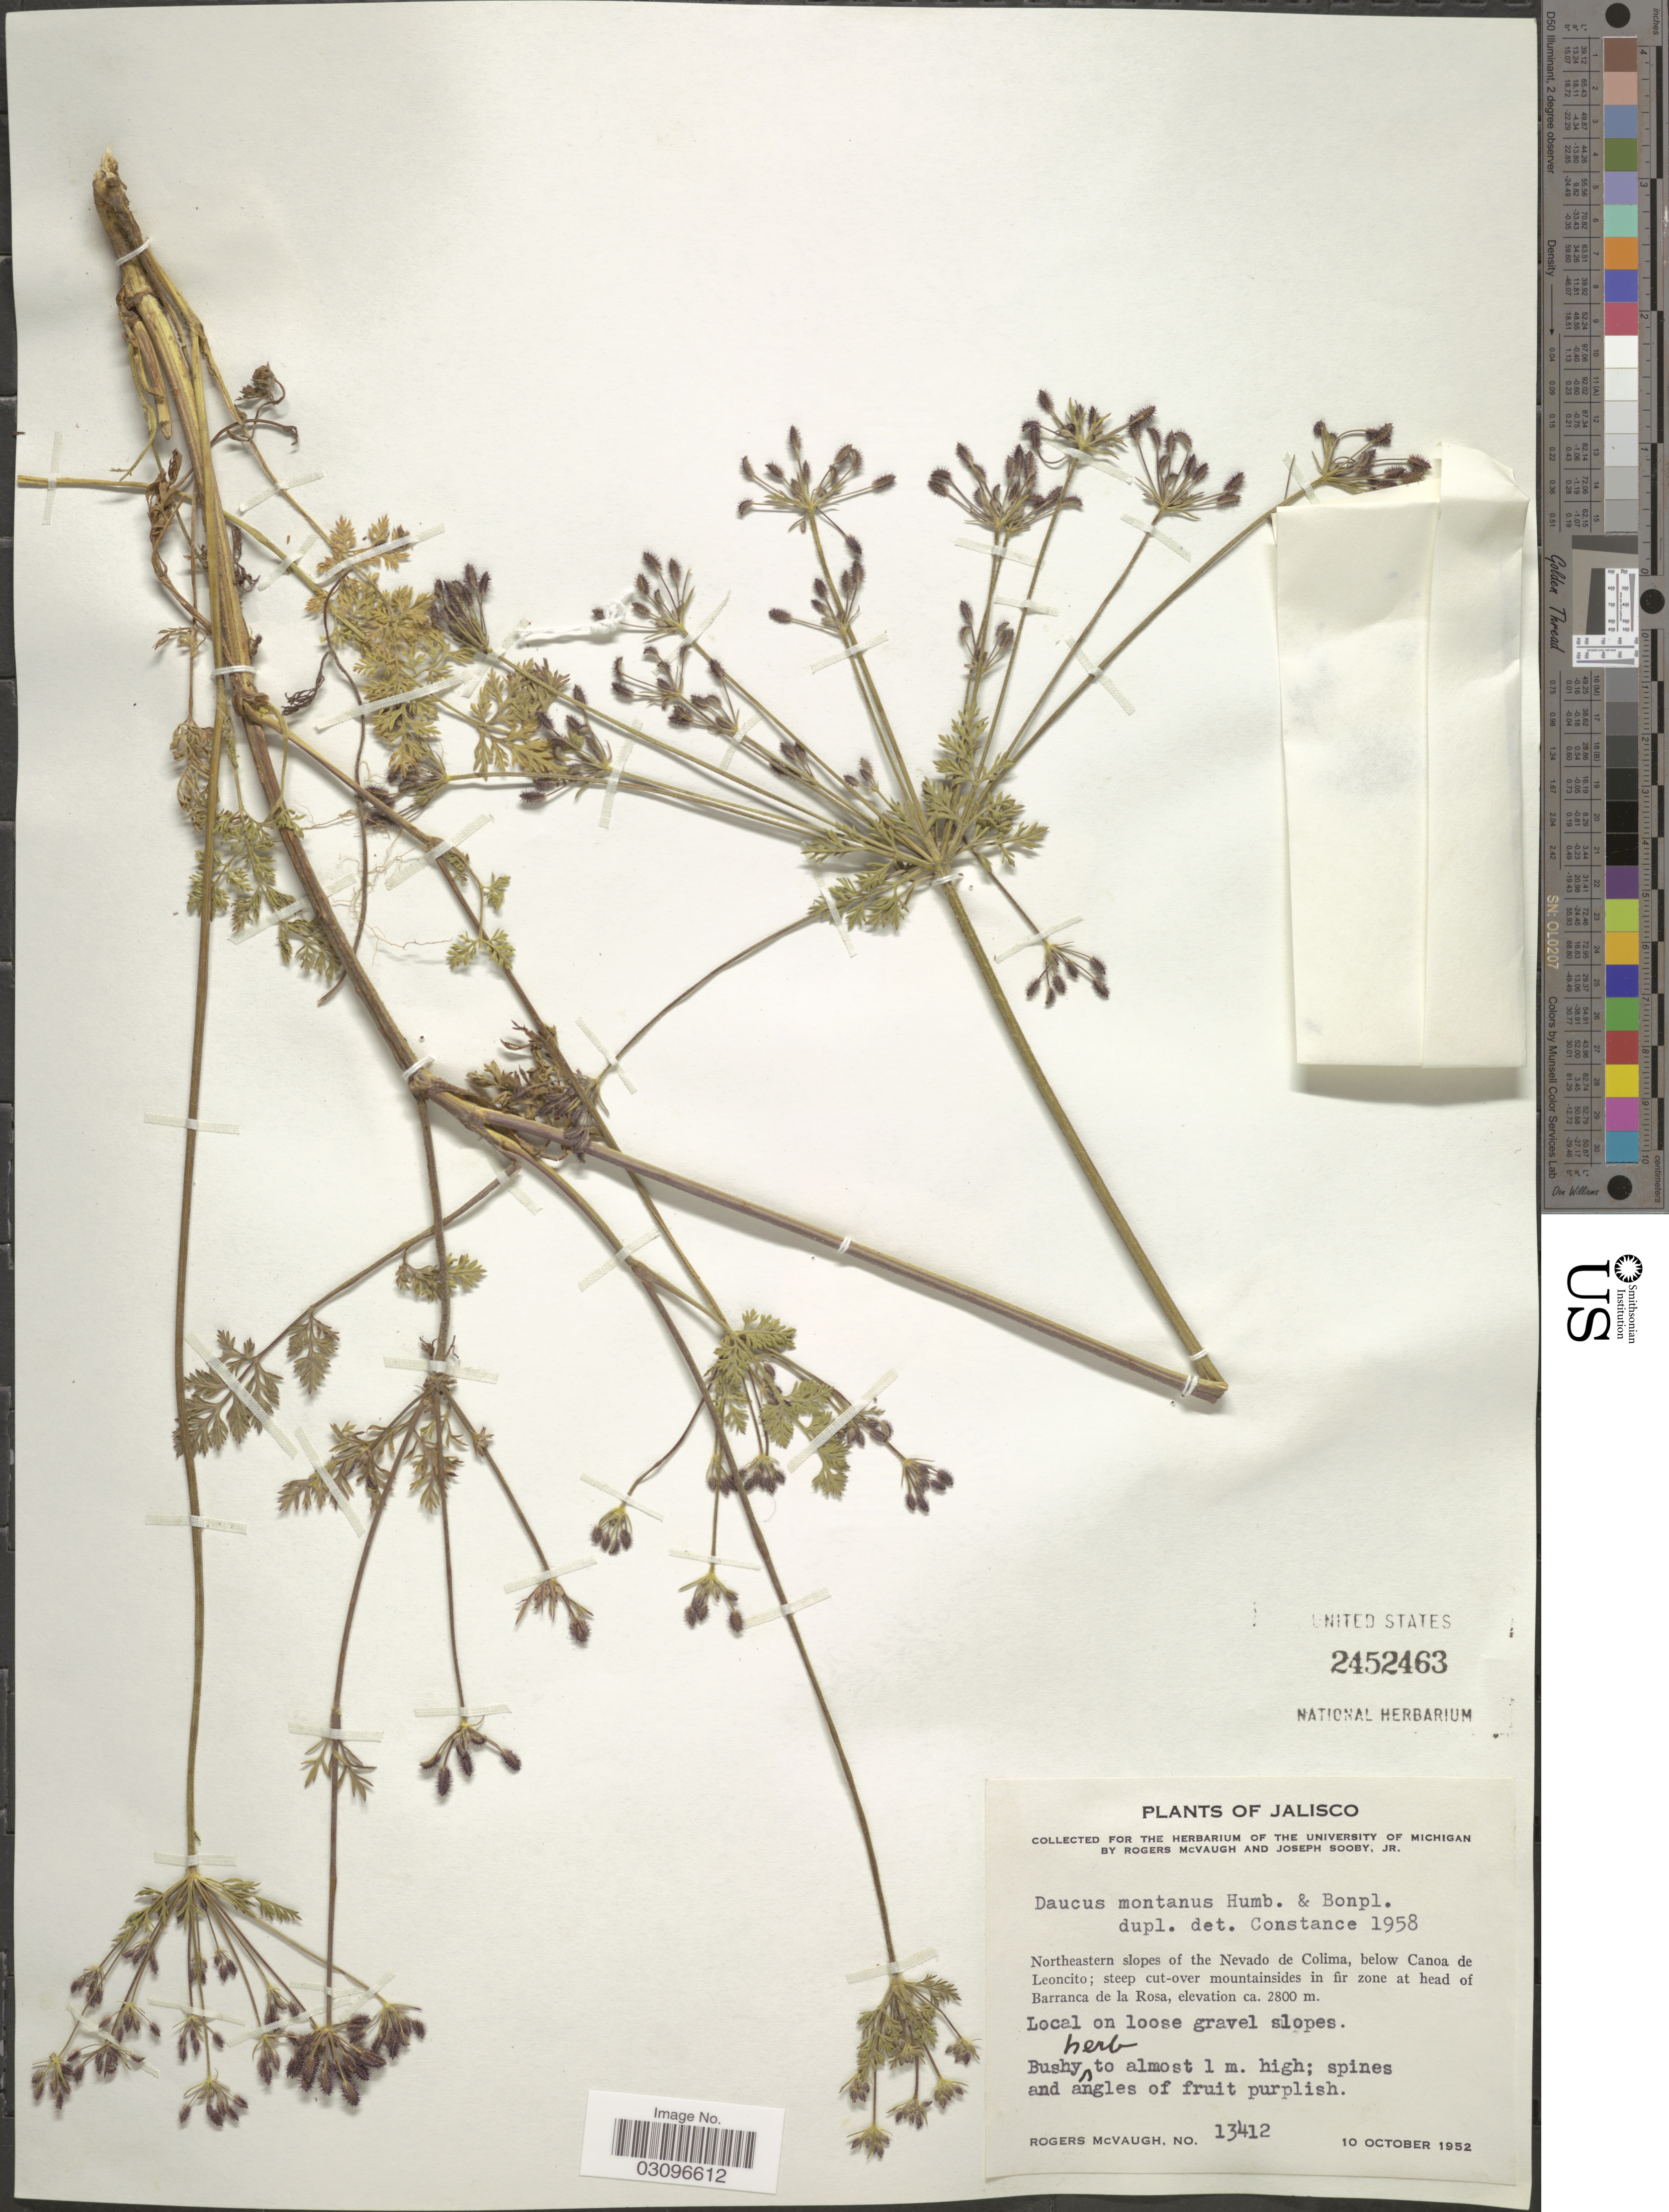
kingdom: Plantae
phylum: Tracheophyta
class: Magnoliopsida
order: Apiales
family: Apiaceae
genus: Daucus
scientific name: Daucus montanus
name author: Humb. & Bonpl. ex Spreng.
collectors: R. McVaugh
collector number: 13412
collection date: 1952-10-10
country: Mexico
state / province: Jalisco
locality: Northeastern slopes of the Nevado de Colima, below Canoa de Leoncito; steep cut-over mountainsides in fir zone at head of Barranca de la Rosa.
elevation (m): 2800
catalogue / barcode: US 2452463